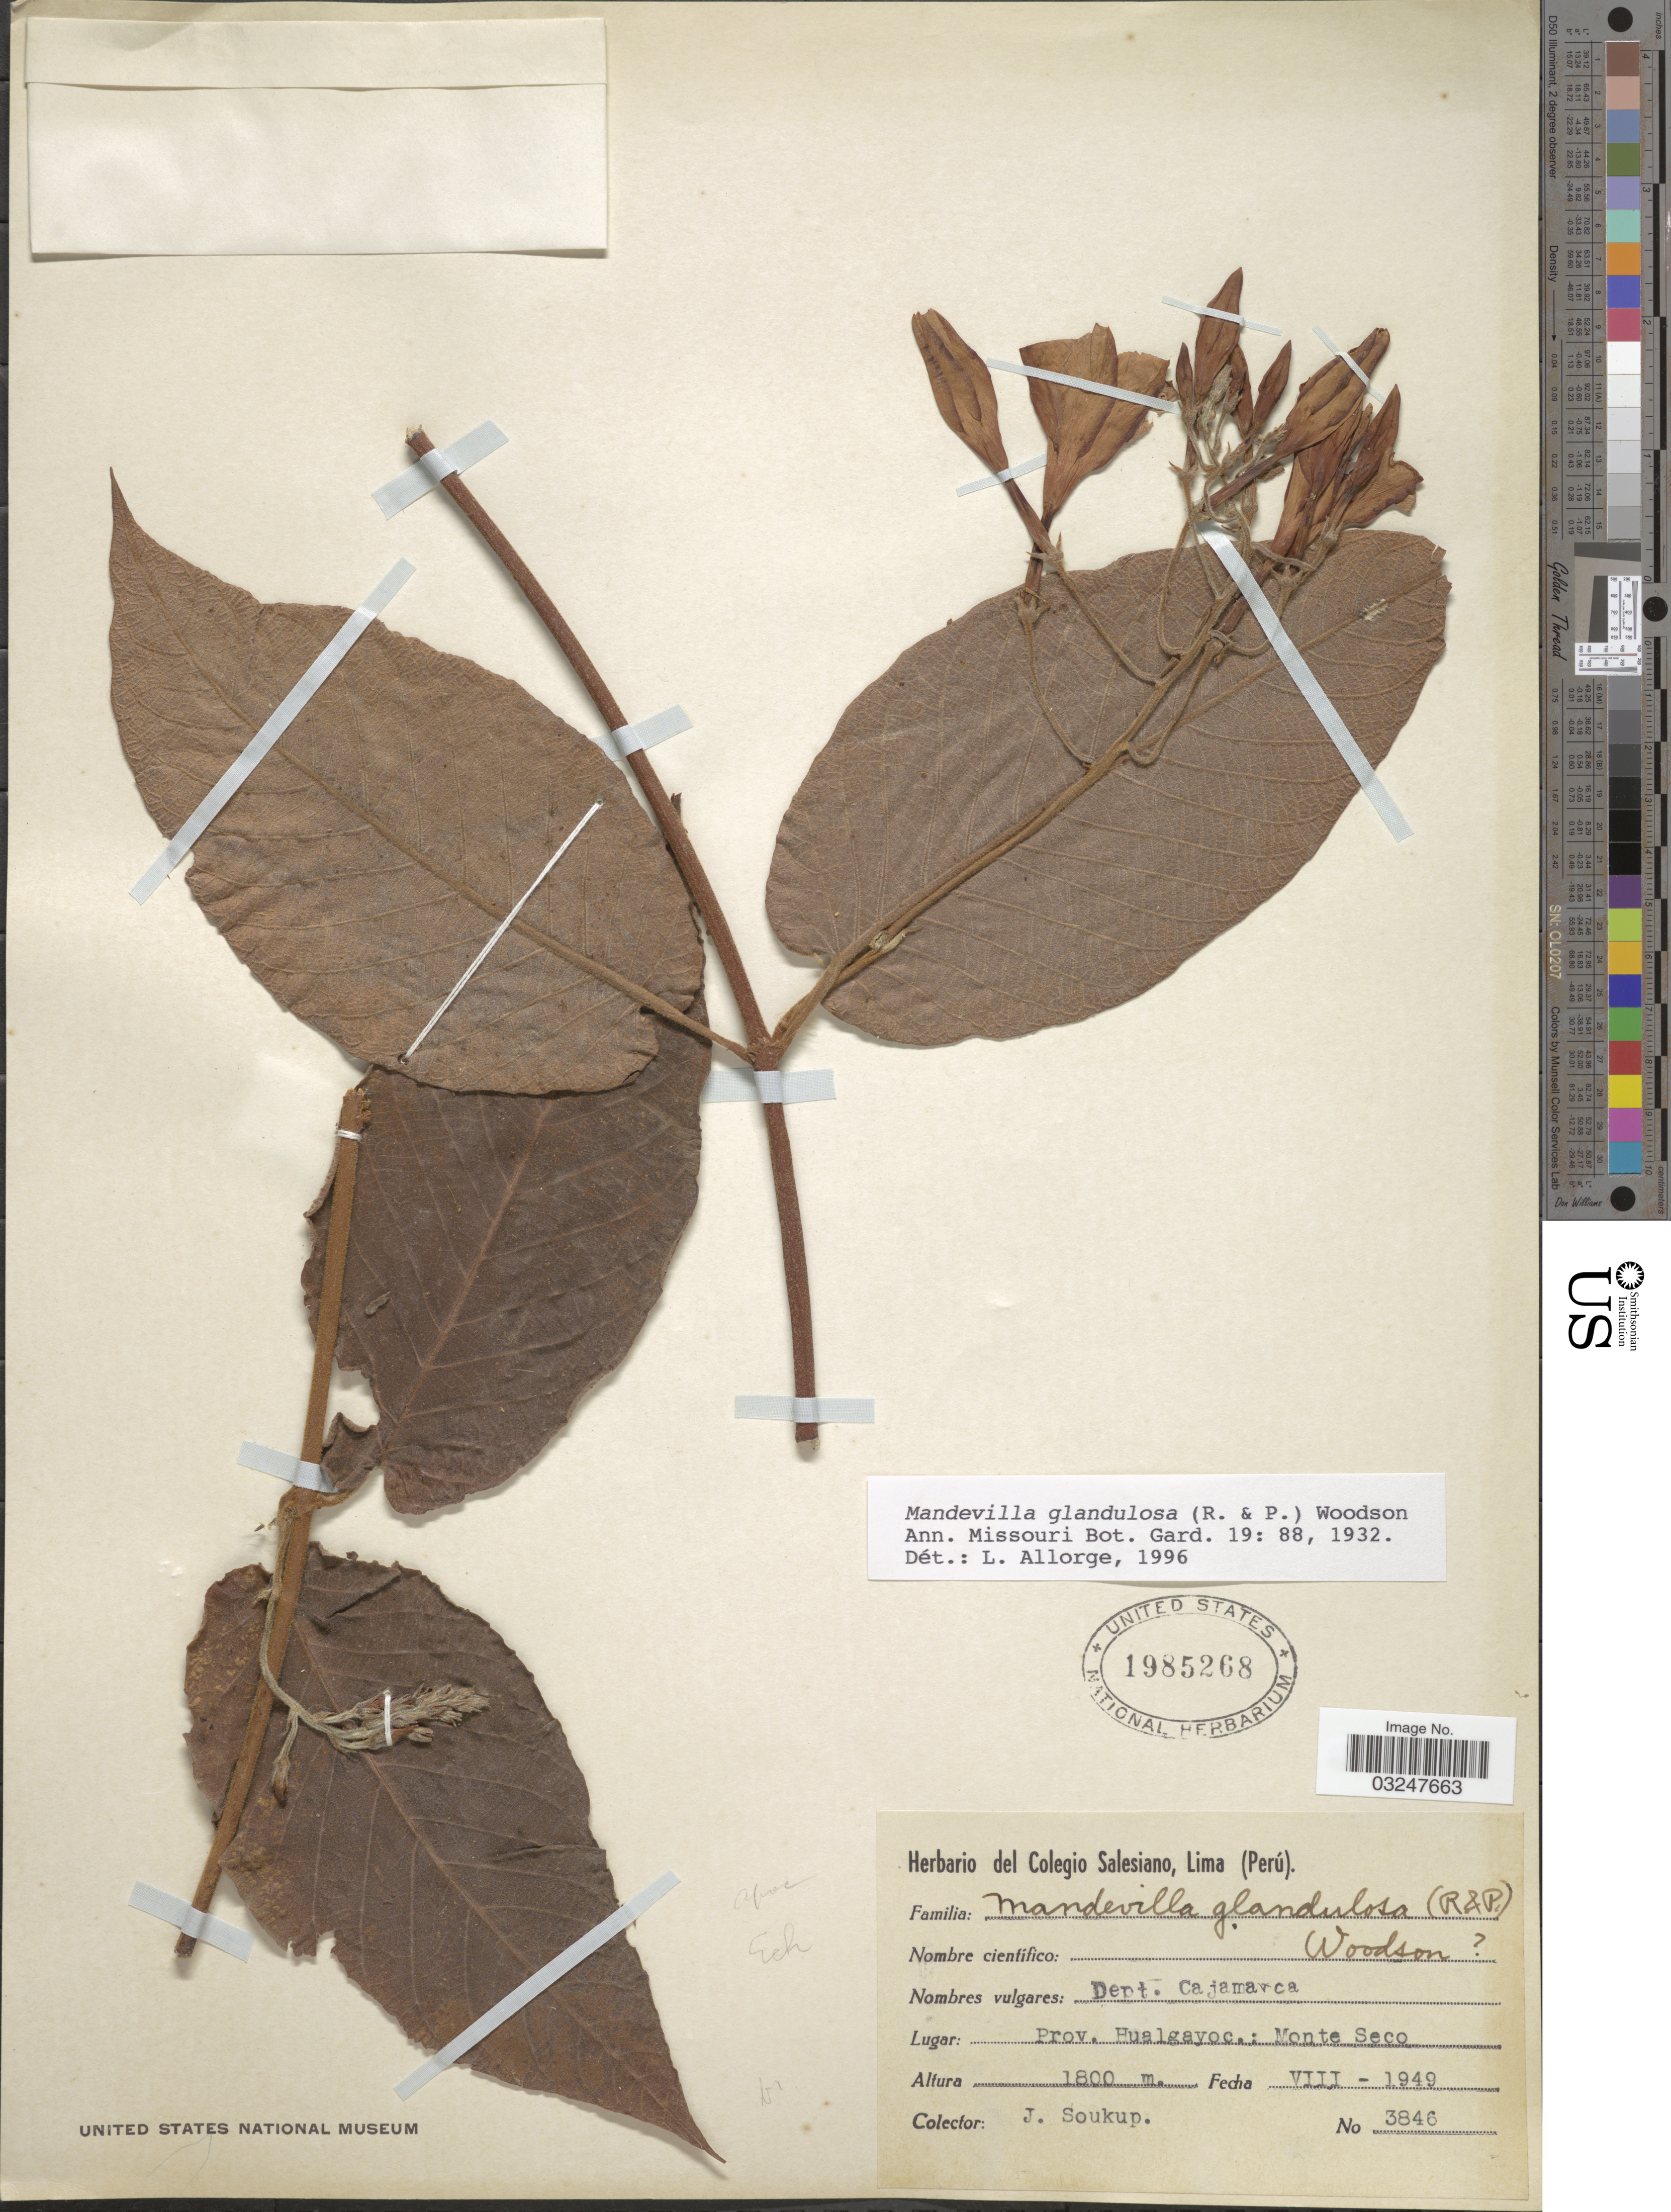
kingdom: Plantae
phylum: Tracheophyta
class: Magnoliopsida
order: Gentianales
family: Apocynaceae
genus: Mandevilla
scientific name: Mandevilla glandulosa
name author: (Ruiz & Pav.) Woodson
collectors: J. Soukup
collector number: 3846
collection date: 1949-08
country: Peru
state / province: Cajamarca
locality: Dept. Cajamarca, Prov. Hualgayoc: Monte Seco.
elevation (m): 1800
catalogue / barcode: US 1985268